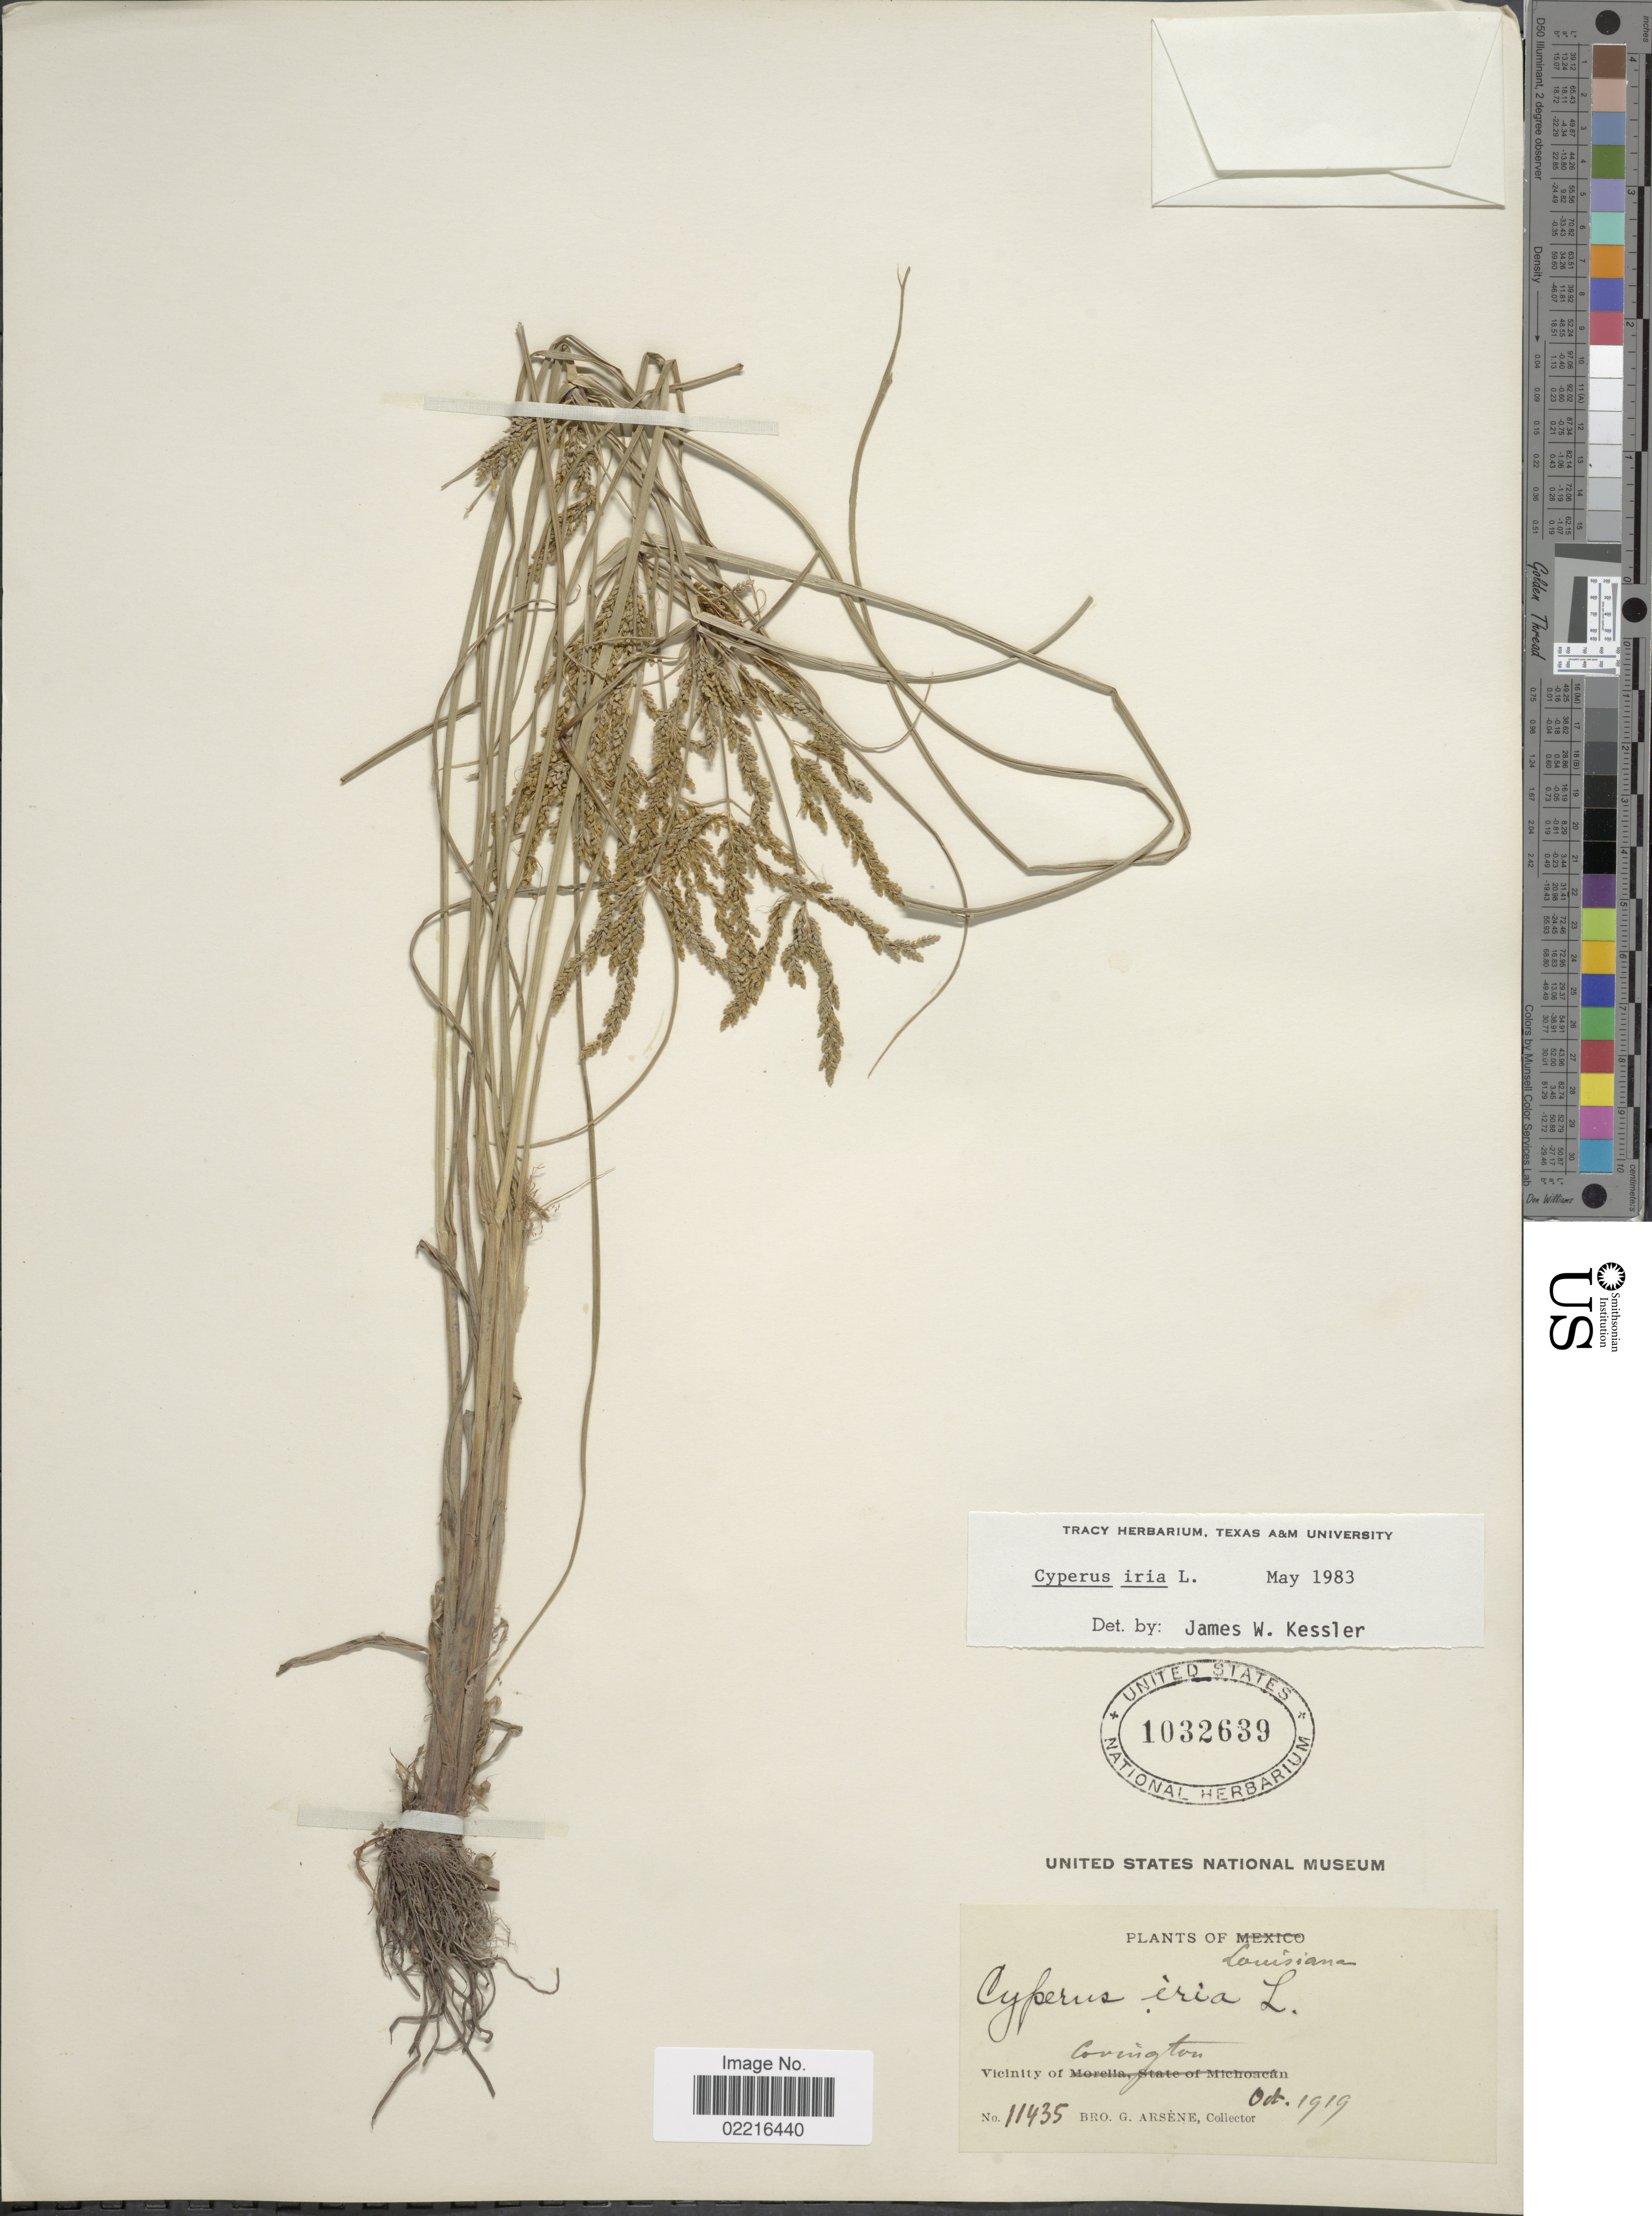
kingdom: Plantae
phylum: Tracheophyta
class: Liliopsida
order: Poales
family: Cyperaceae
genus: Cyperus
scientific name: Cyperus iria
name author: L.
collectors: Bro. G. Arsène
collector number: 11435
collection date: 1919-10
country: United States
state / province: Louisiana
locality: Vicinity of Covington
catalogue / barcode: US 1032639